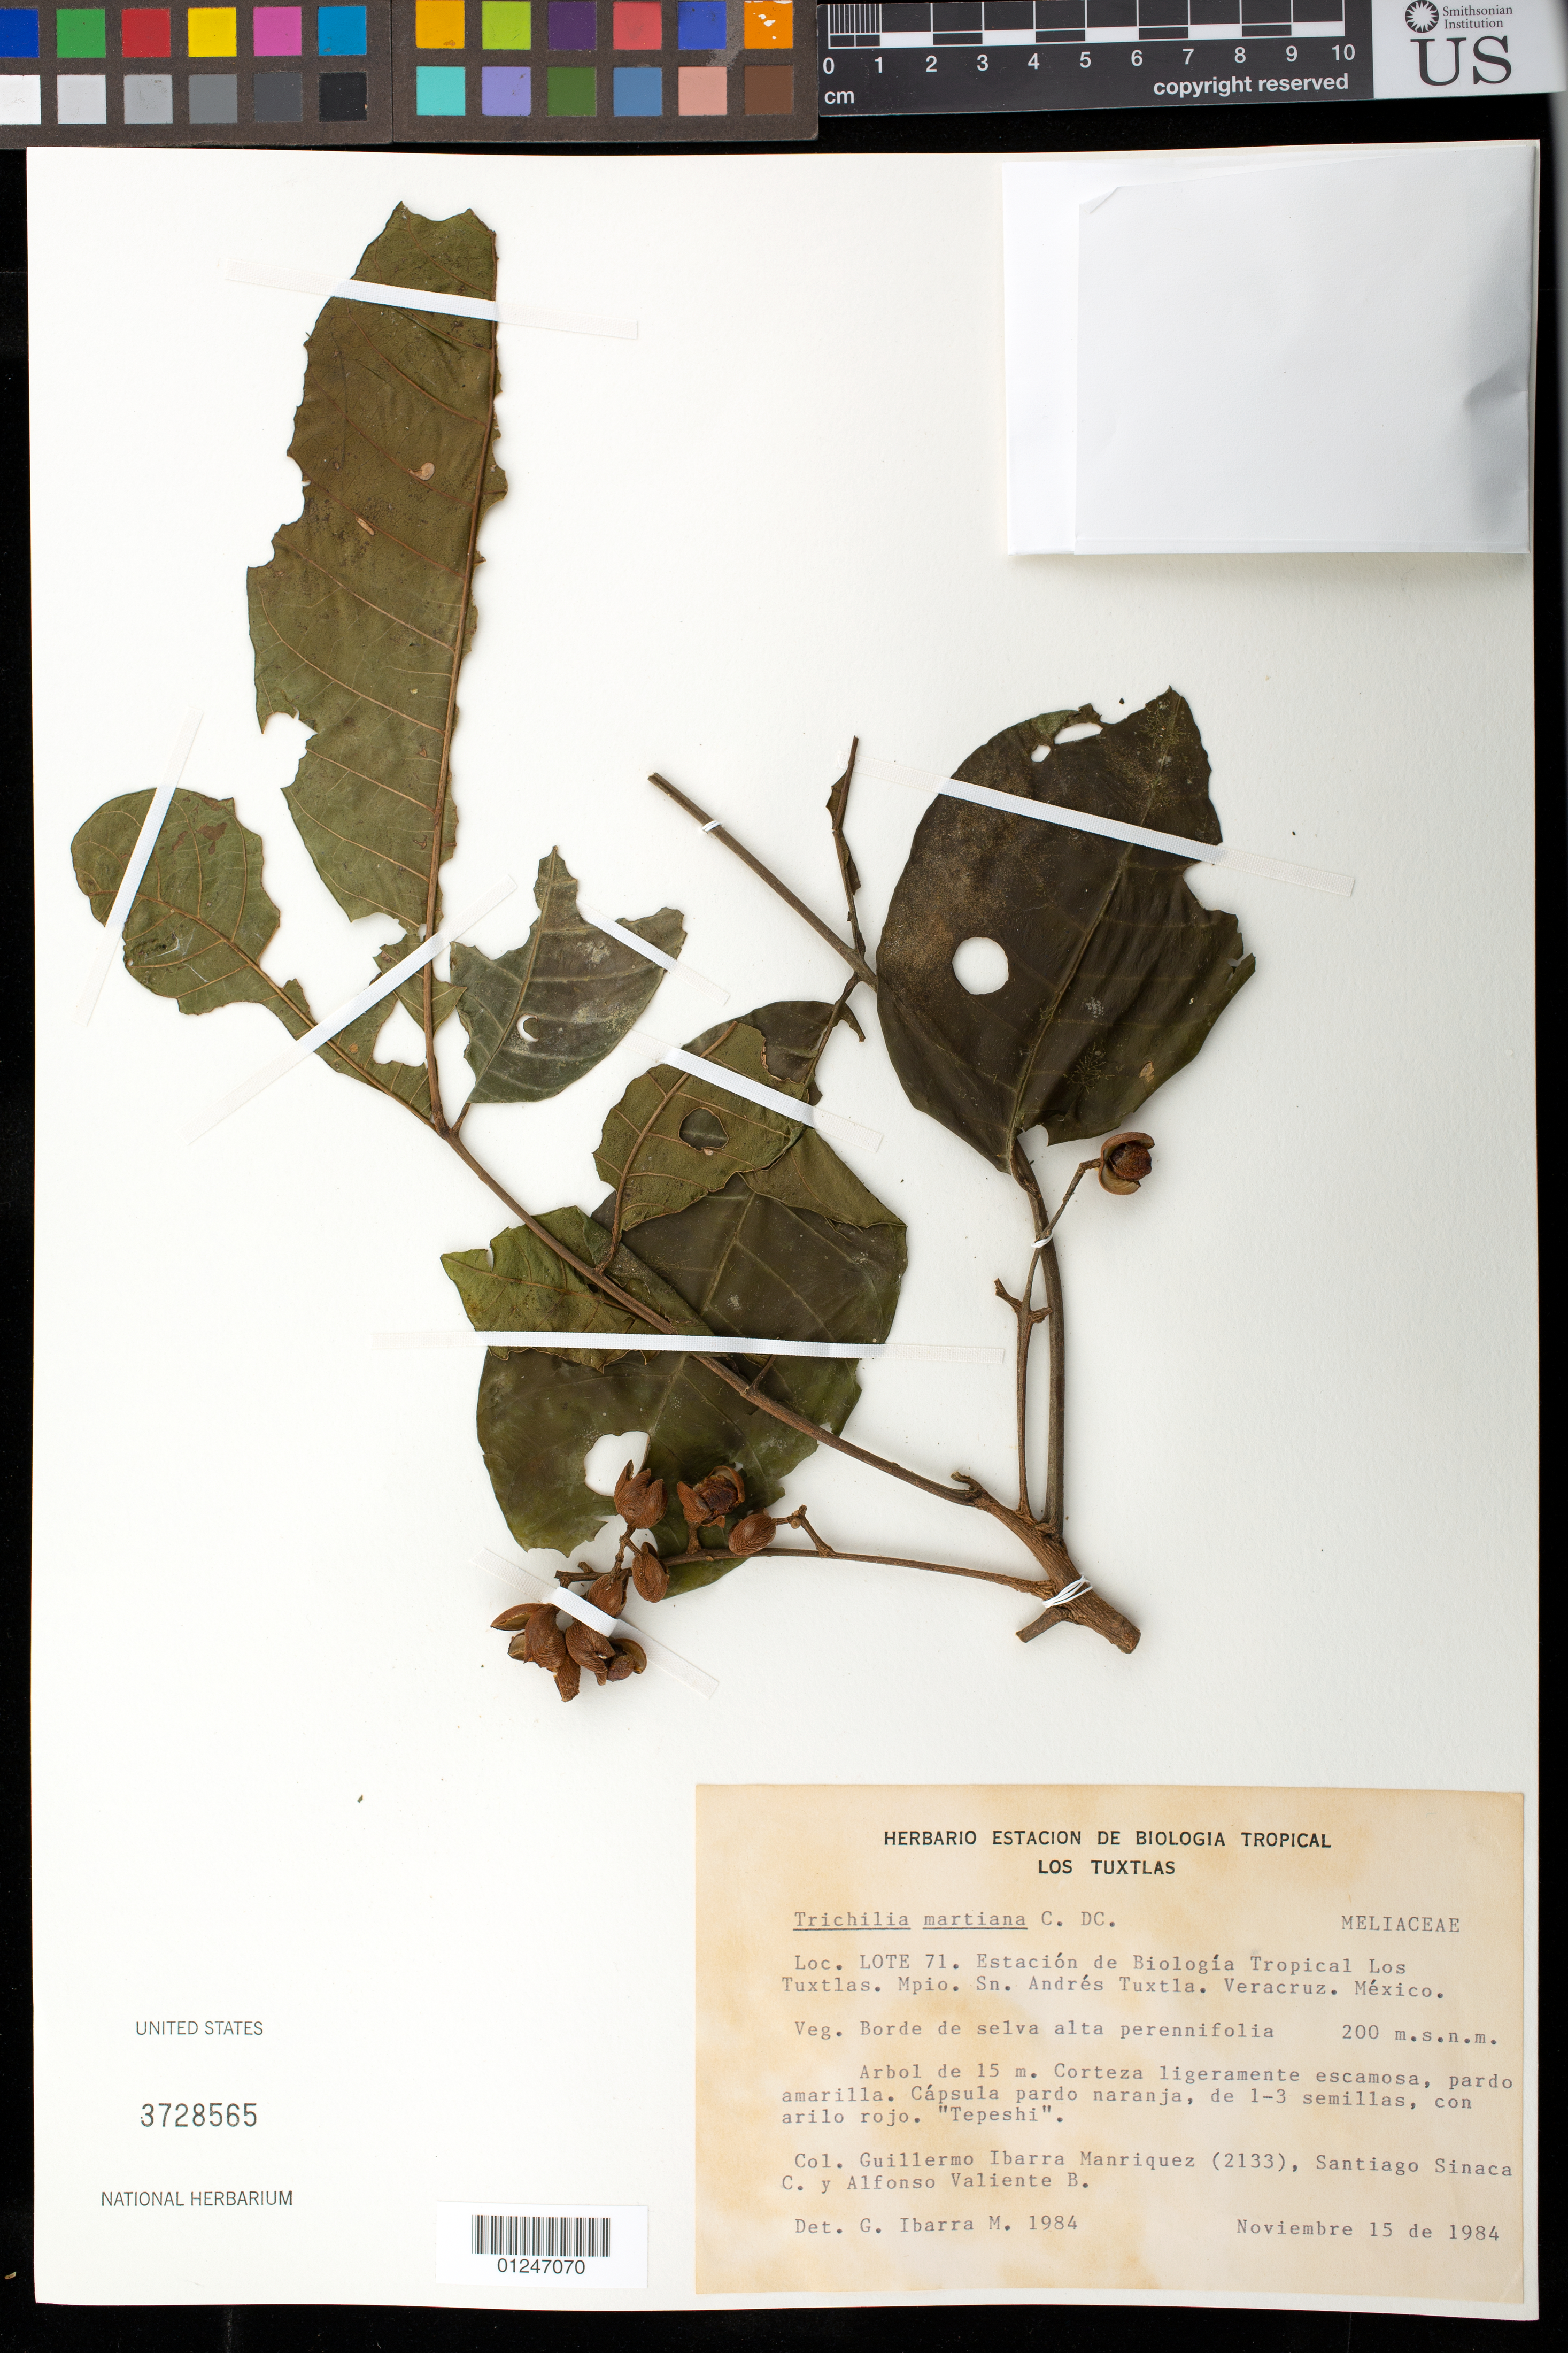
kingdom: Plantae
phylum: Tracheophyta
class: Magnoliopsida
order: Sapindales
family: Meliaceae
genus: Trichilia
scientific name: Trichilia martiana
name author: C. DC.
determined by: Ibarra-M., G.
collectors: G. Manriquez, S. Sinaca-Colin & A. Valiente B.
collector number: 2133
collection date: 1984-11-15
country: Mexico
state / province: Veracruz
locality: Loc. LOTE 71. Estacion de Biologia Tropical Los Tuxtlas. Mpio. Sn. Andres Tuxtla.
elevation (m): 200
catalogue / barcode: US 3728565